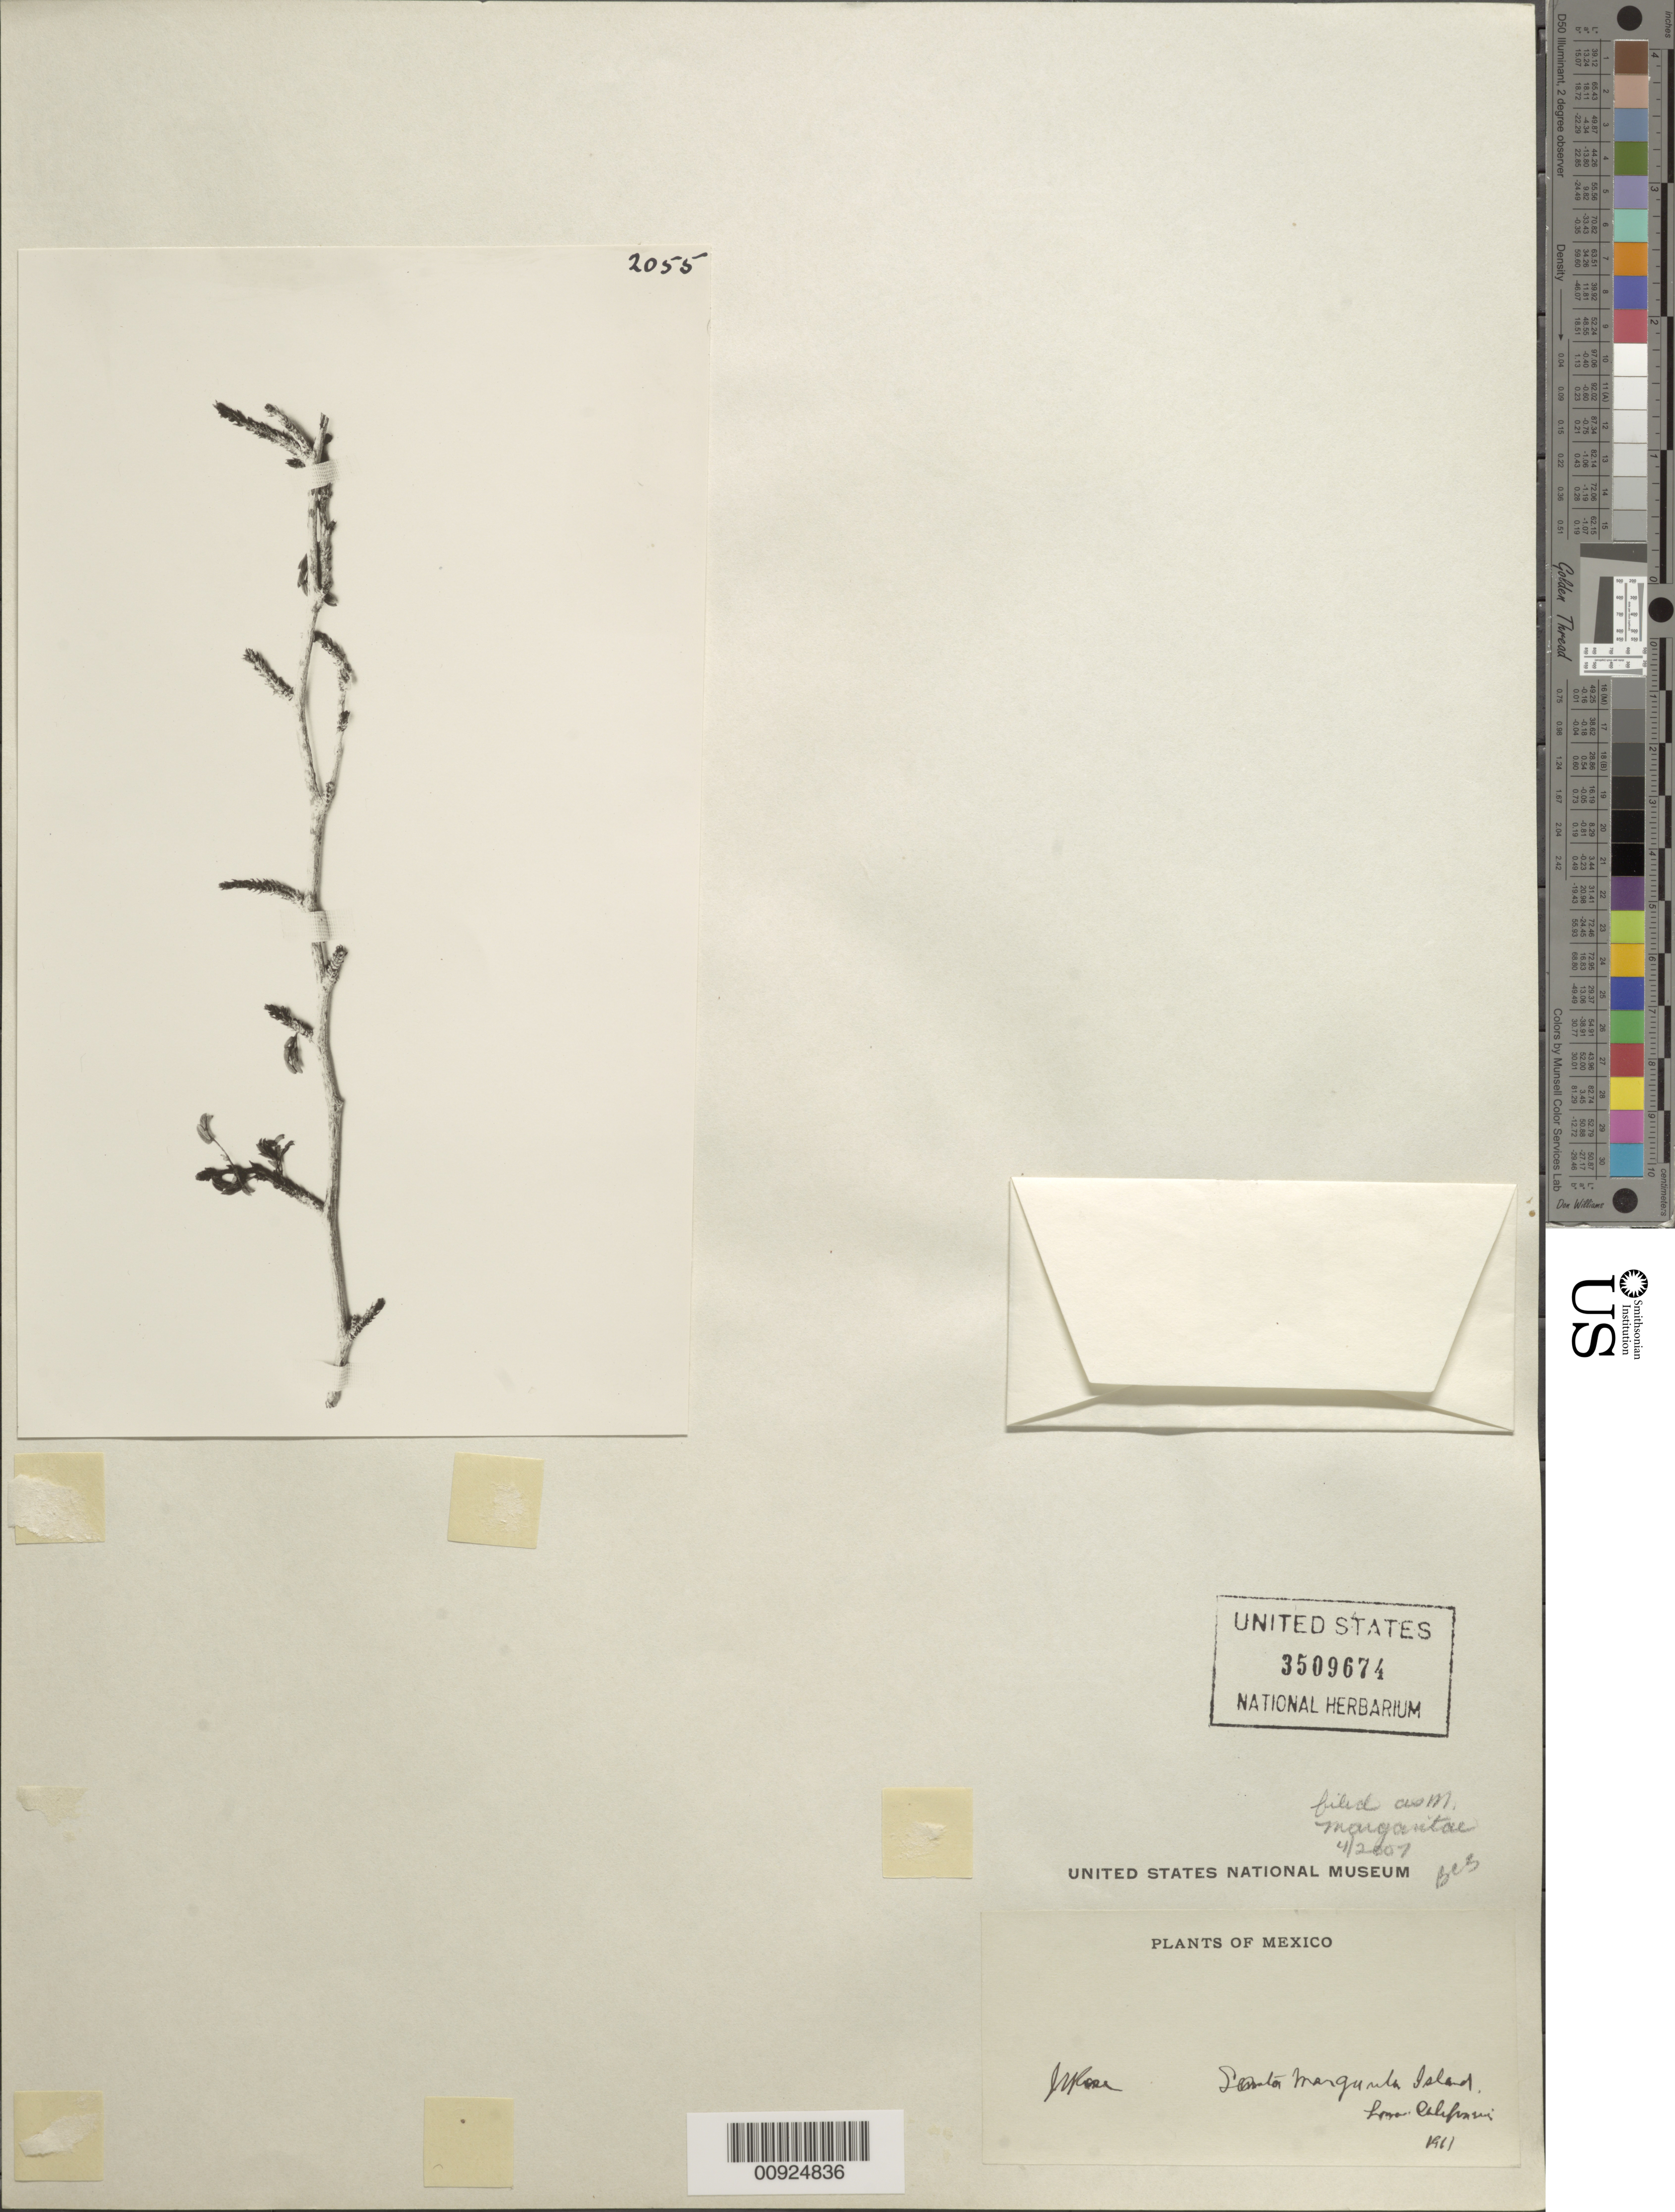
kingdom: Plantae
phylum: Tracheophyta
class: Magnoliopsida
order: Fabales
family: Fabaceae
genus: Mimosa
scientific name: Mimosa margaritae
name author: Rose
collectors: J. N. Rose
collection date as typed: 1911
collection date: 1911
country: Mexico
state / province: Baja California Sur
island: Santa Margarita I.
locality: Santa Margarita Island, Lower California.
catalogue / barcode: US 3509674